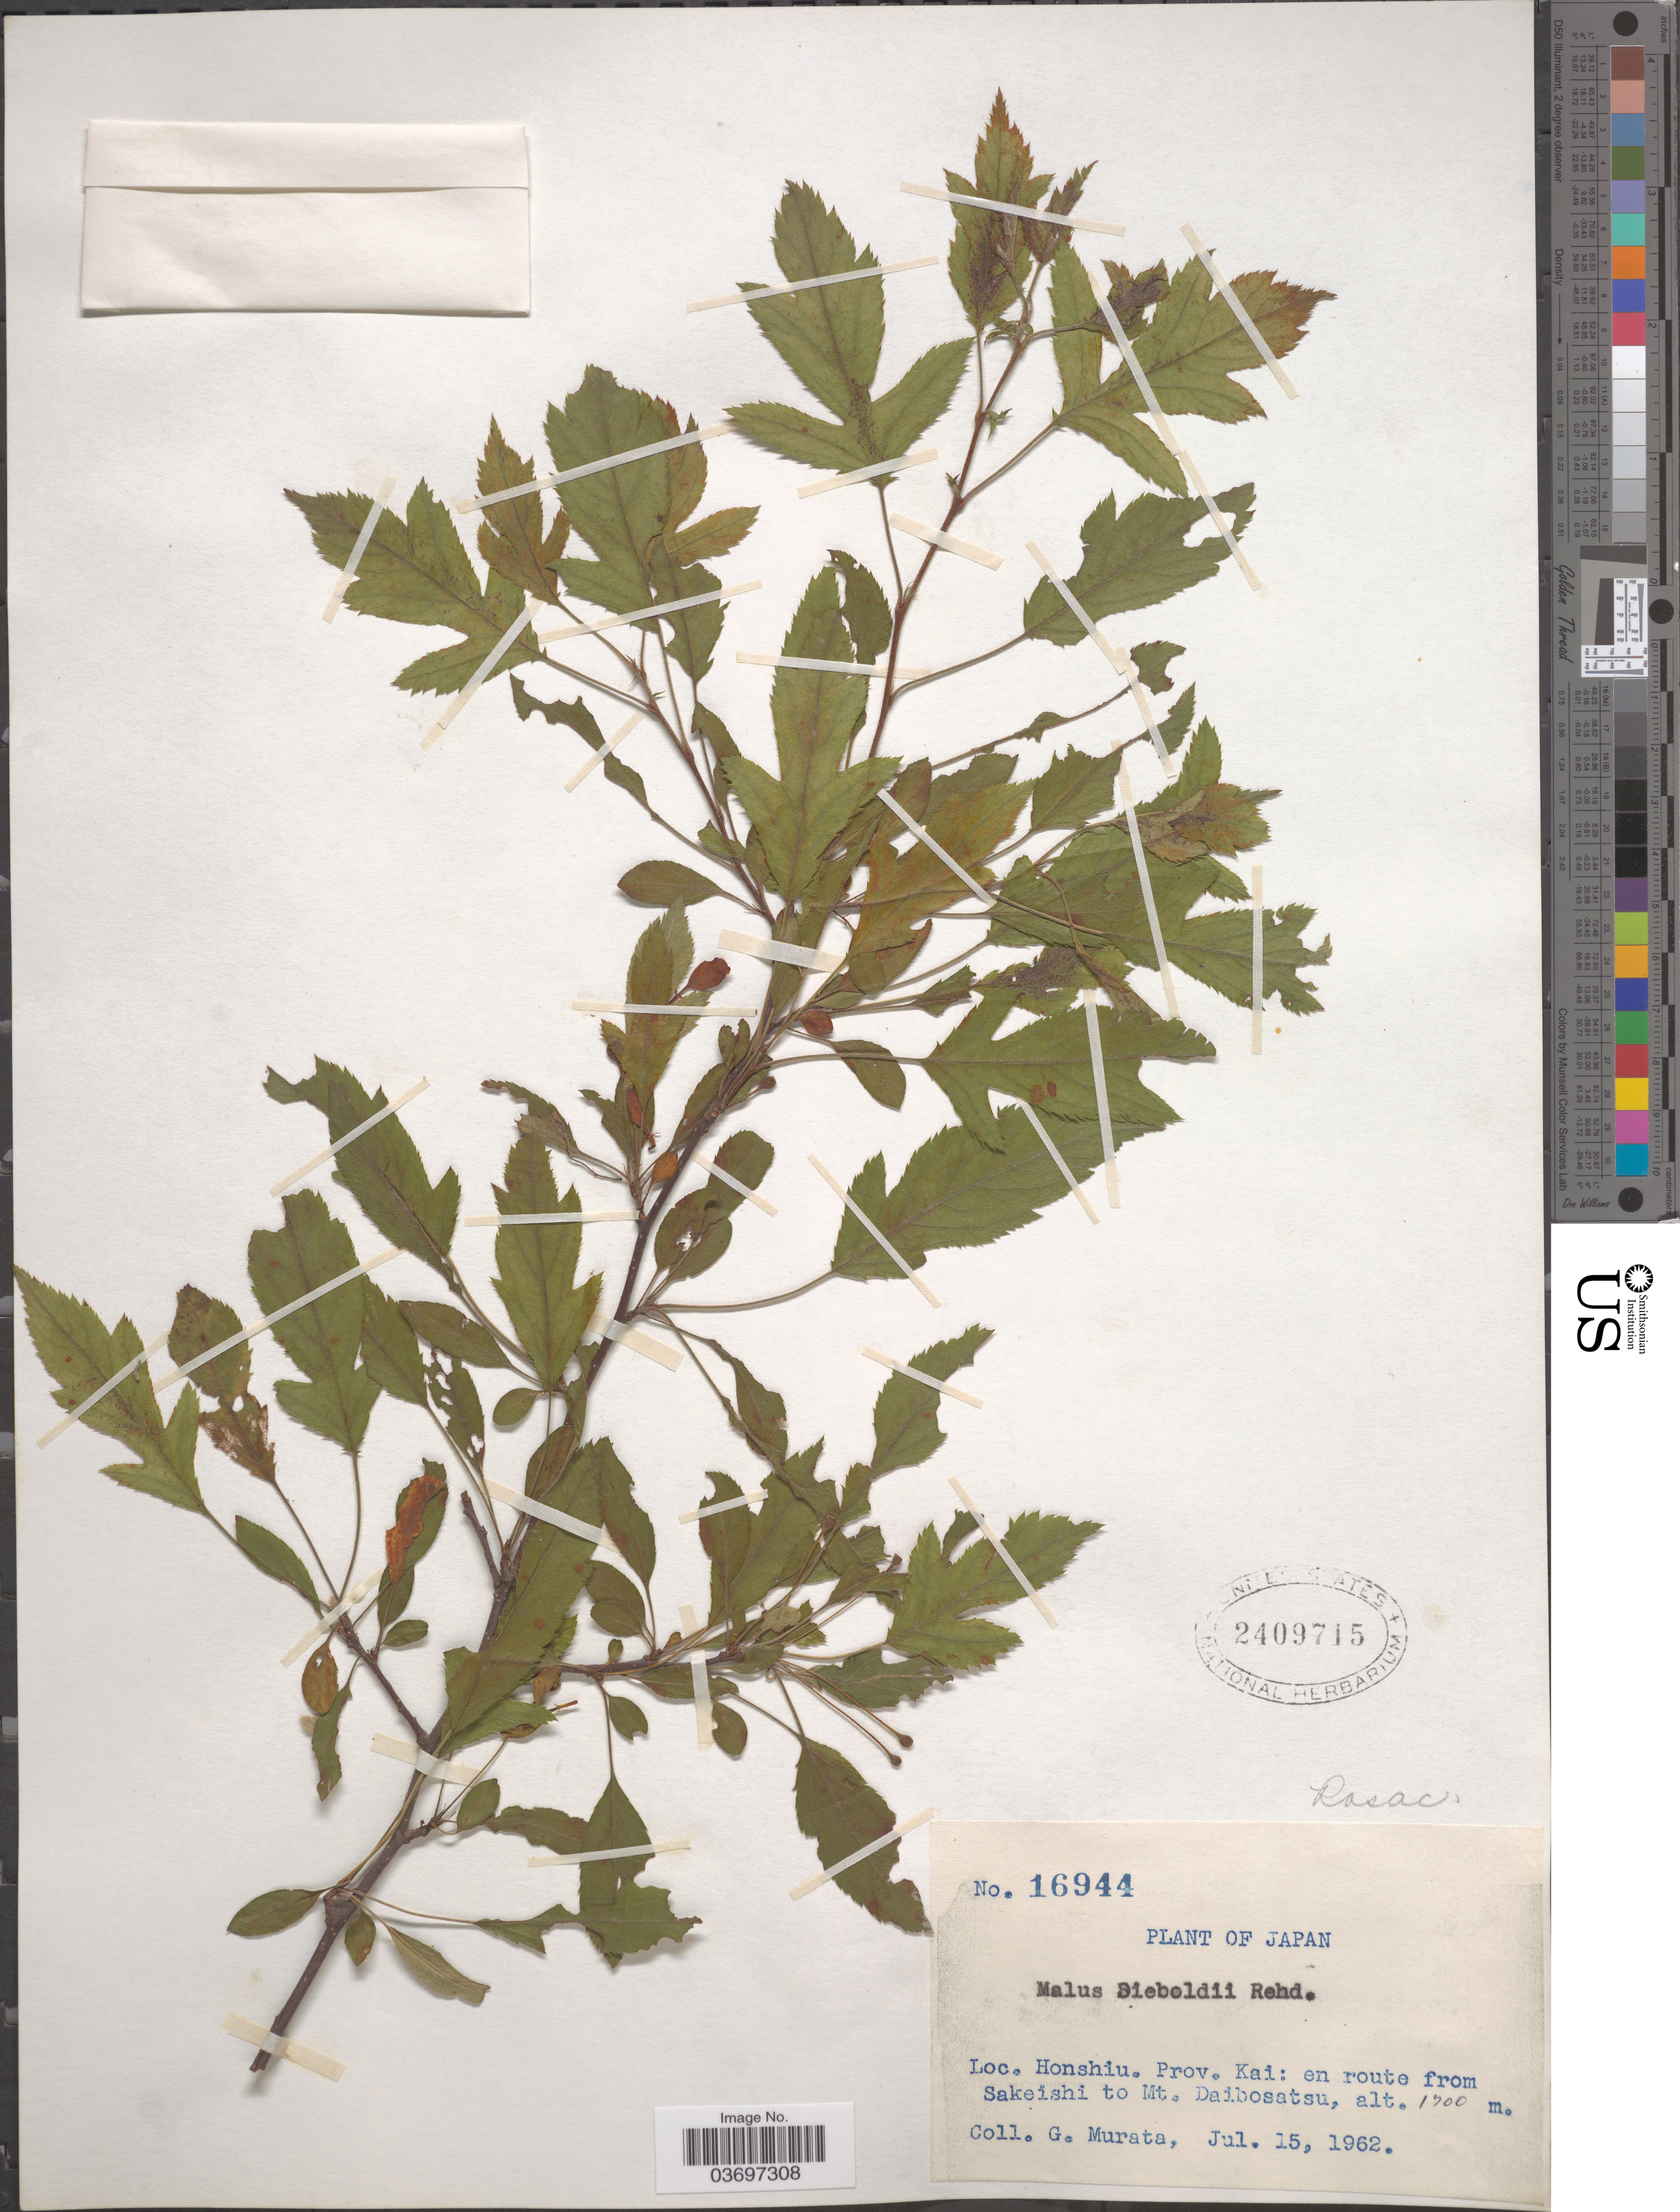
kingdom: Plantae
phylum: Tracheophyta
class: Magnoliopsida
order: Rosales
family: Rosaceae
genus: Malus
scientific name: Malus sieboldii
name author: Rehder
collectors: G. Murata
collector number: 16944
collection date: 1962-07-15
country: Japan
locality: Honshiu. Prov. Kai: en route from Sakeishi to Mt. Daibosatsu.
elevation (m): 1700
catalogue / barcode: US 2409715